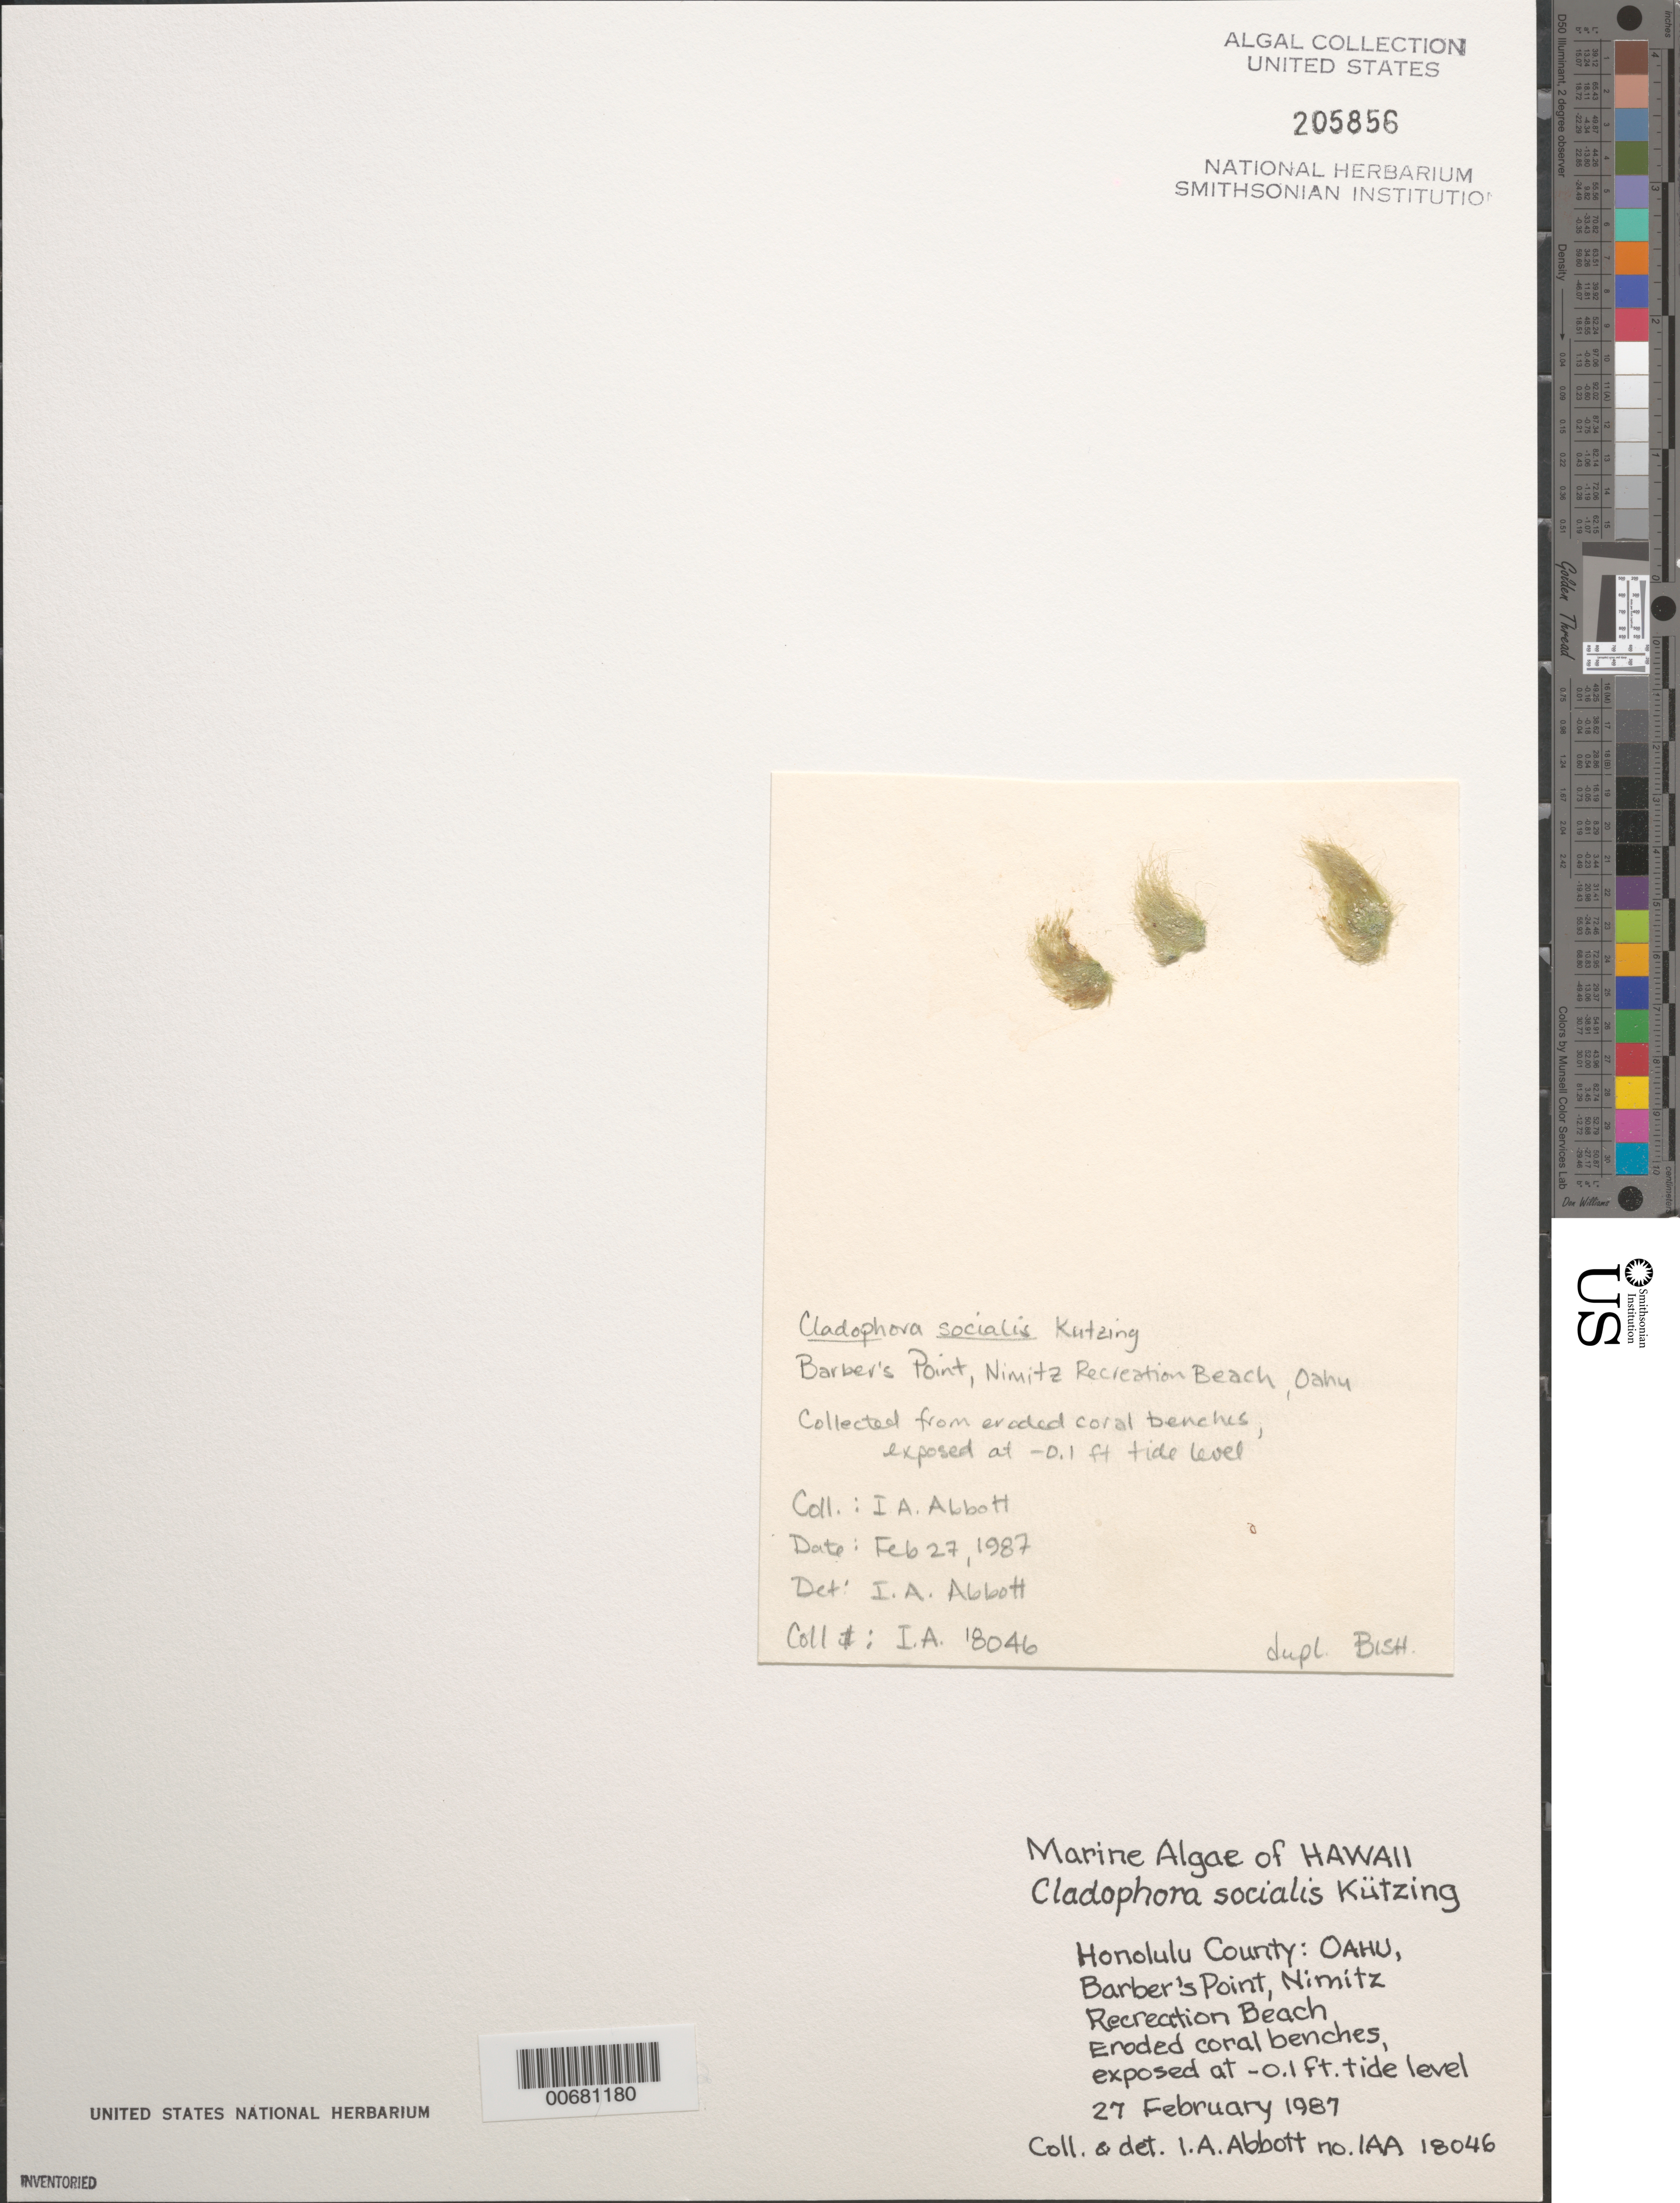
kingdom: Plantae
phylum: Chlorophyta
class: Ulvophyceae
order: Cladophorales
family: Cladophoraceae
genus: Cladophora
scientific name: Cladophora socialis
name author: Kütz.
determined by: Abbott, Isabella A.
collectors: I. A. Abbott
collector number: IAA 18046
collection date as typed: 27 Feb 1987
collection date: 1987-02-27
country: United States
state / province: Hawaii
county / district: Honolulu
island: Oahu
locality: Barbers Point (Barber's Point), Nimitz Recreation Beach or Nimitz Recreation Field (Naval Air Station)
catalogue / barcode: US 205856